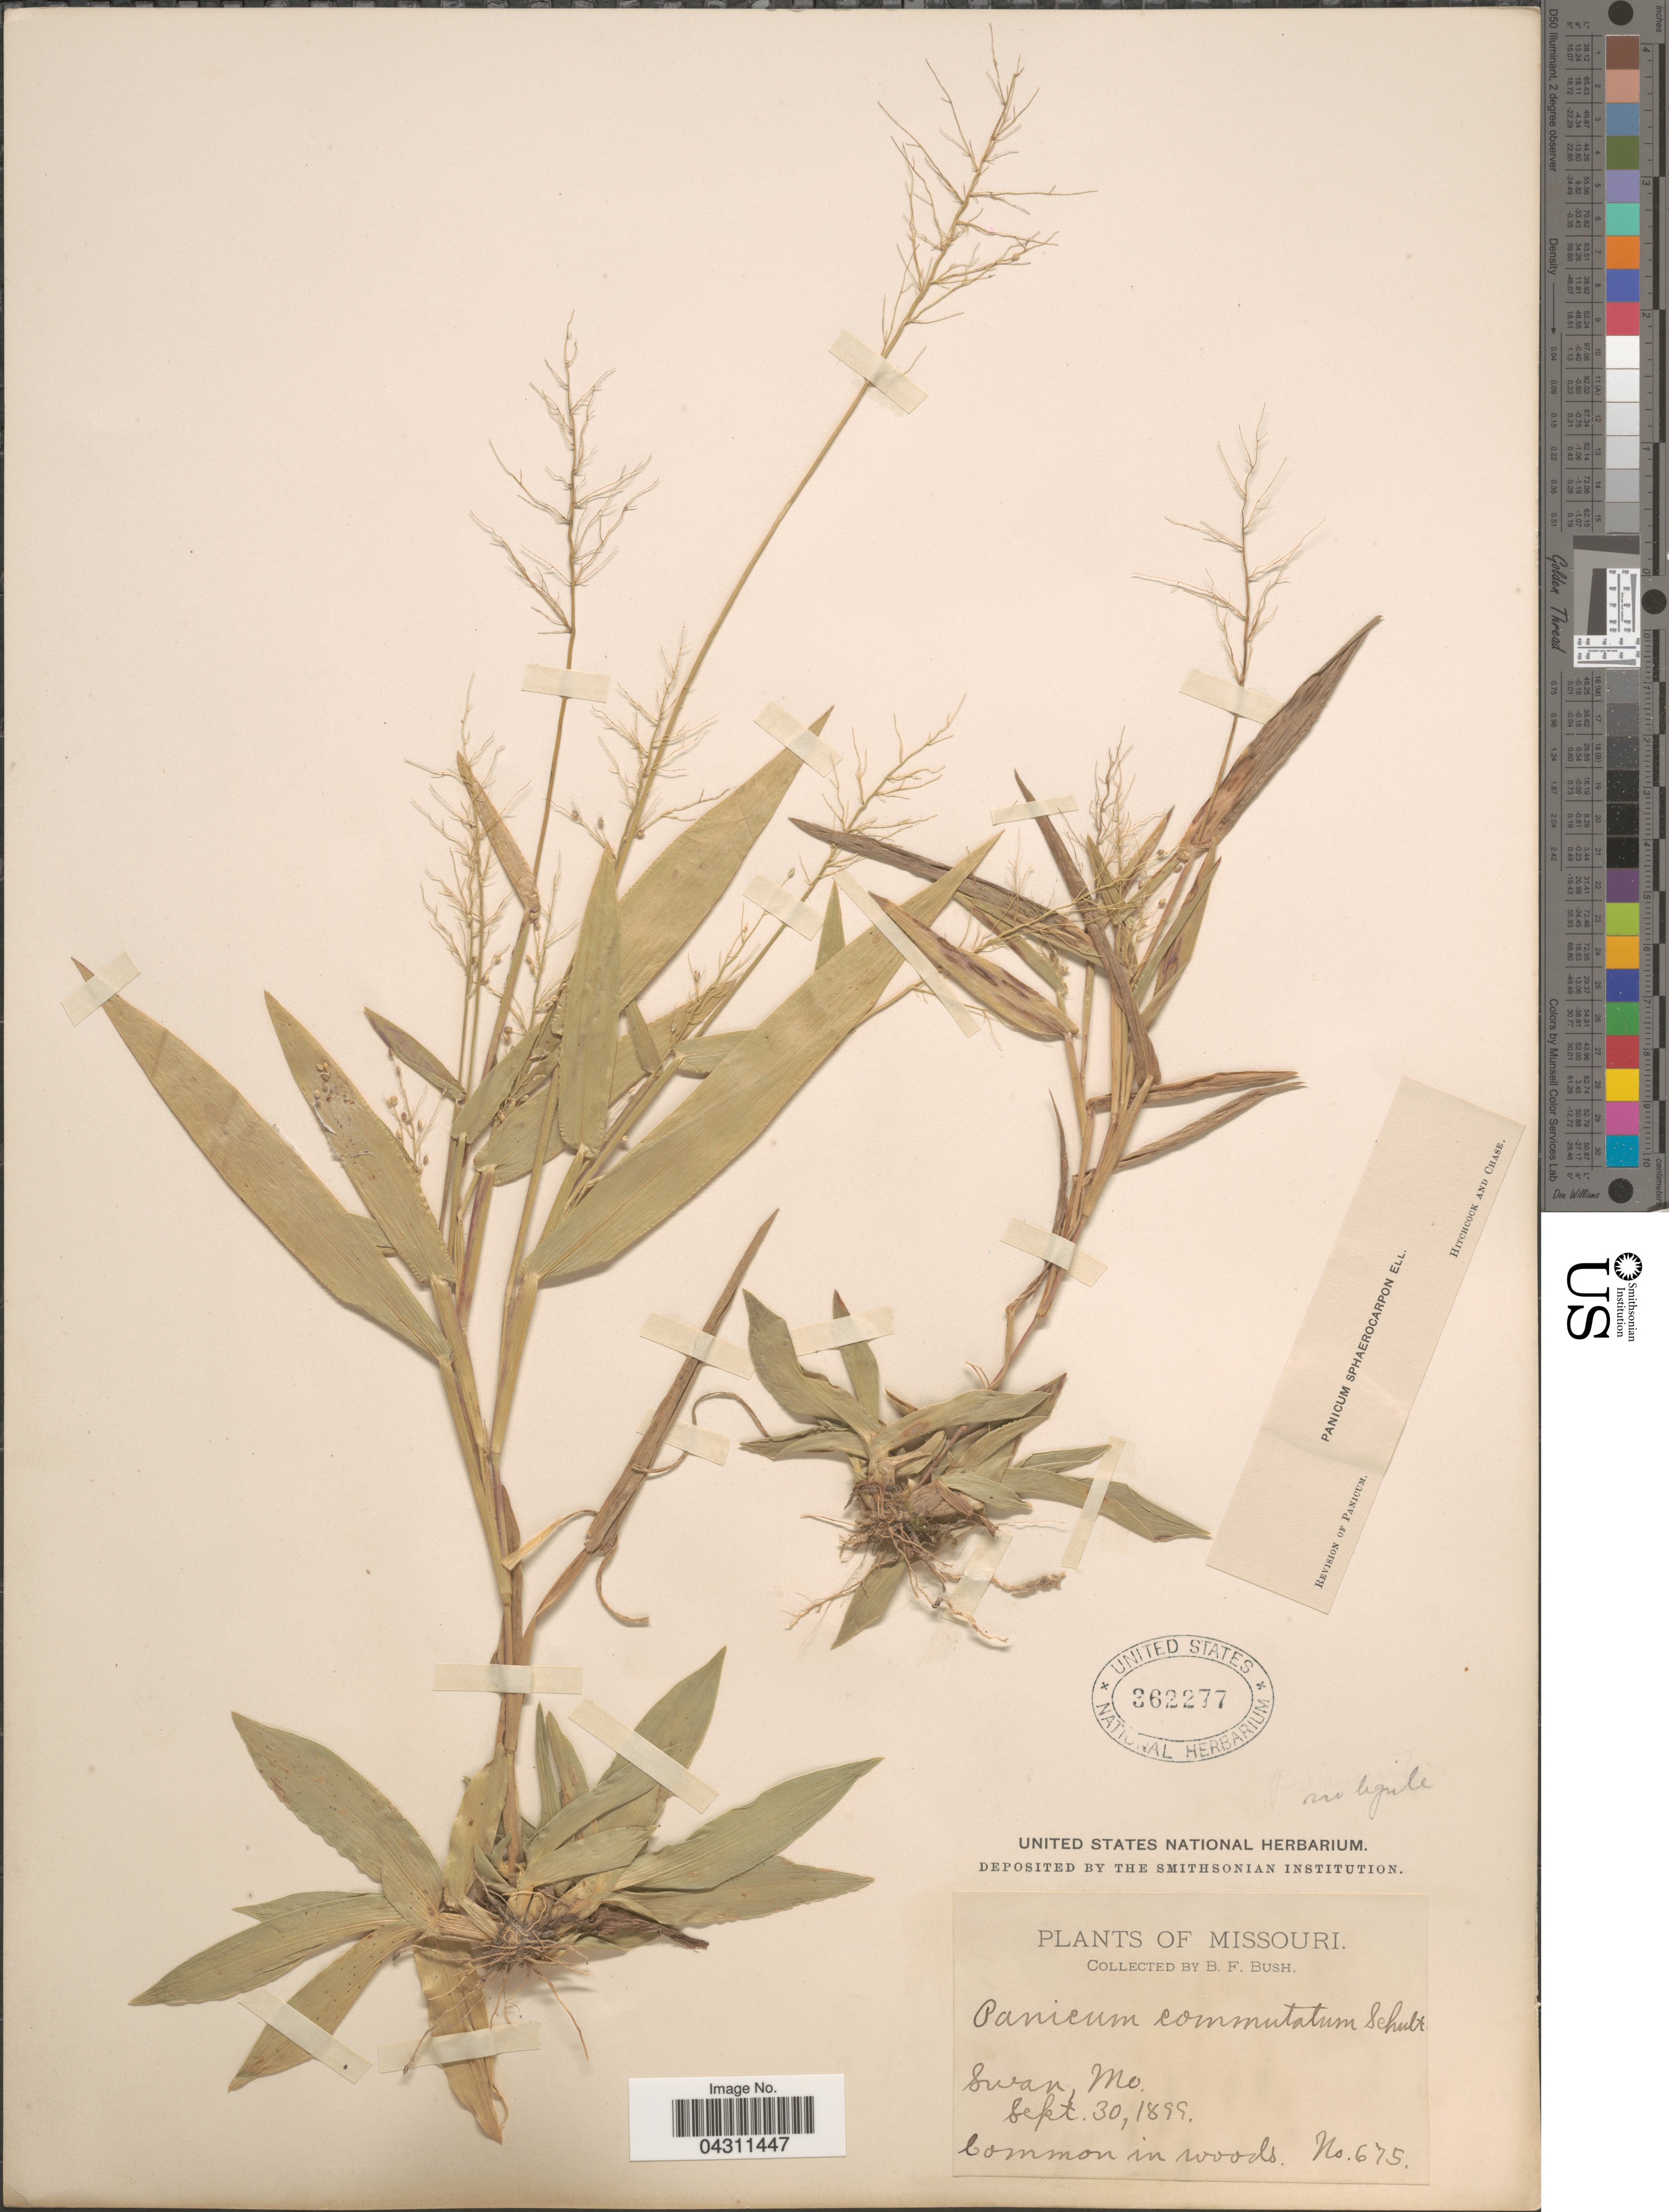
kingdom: Plantae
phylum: Tracheophyta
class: Liliopsida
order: Poales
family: Poaceae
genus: Dichanthelium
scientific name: Dichanthelium sphaerocarpon var. sphaerocarpon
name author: (Elliott) Gould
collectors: B. F. Bush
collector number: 675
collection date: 1899-09-30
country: United States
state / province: Missouri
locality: Swan. Common in woods.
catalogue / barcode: US 362277